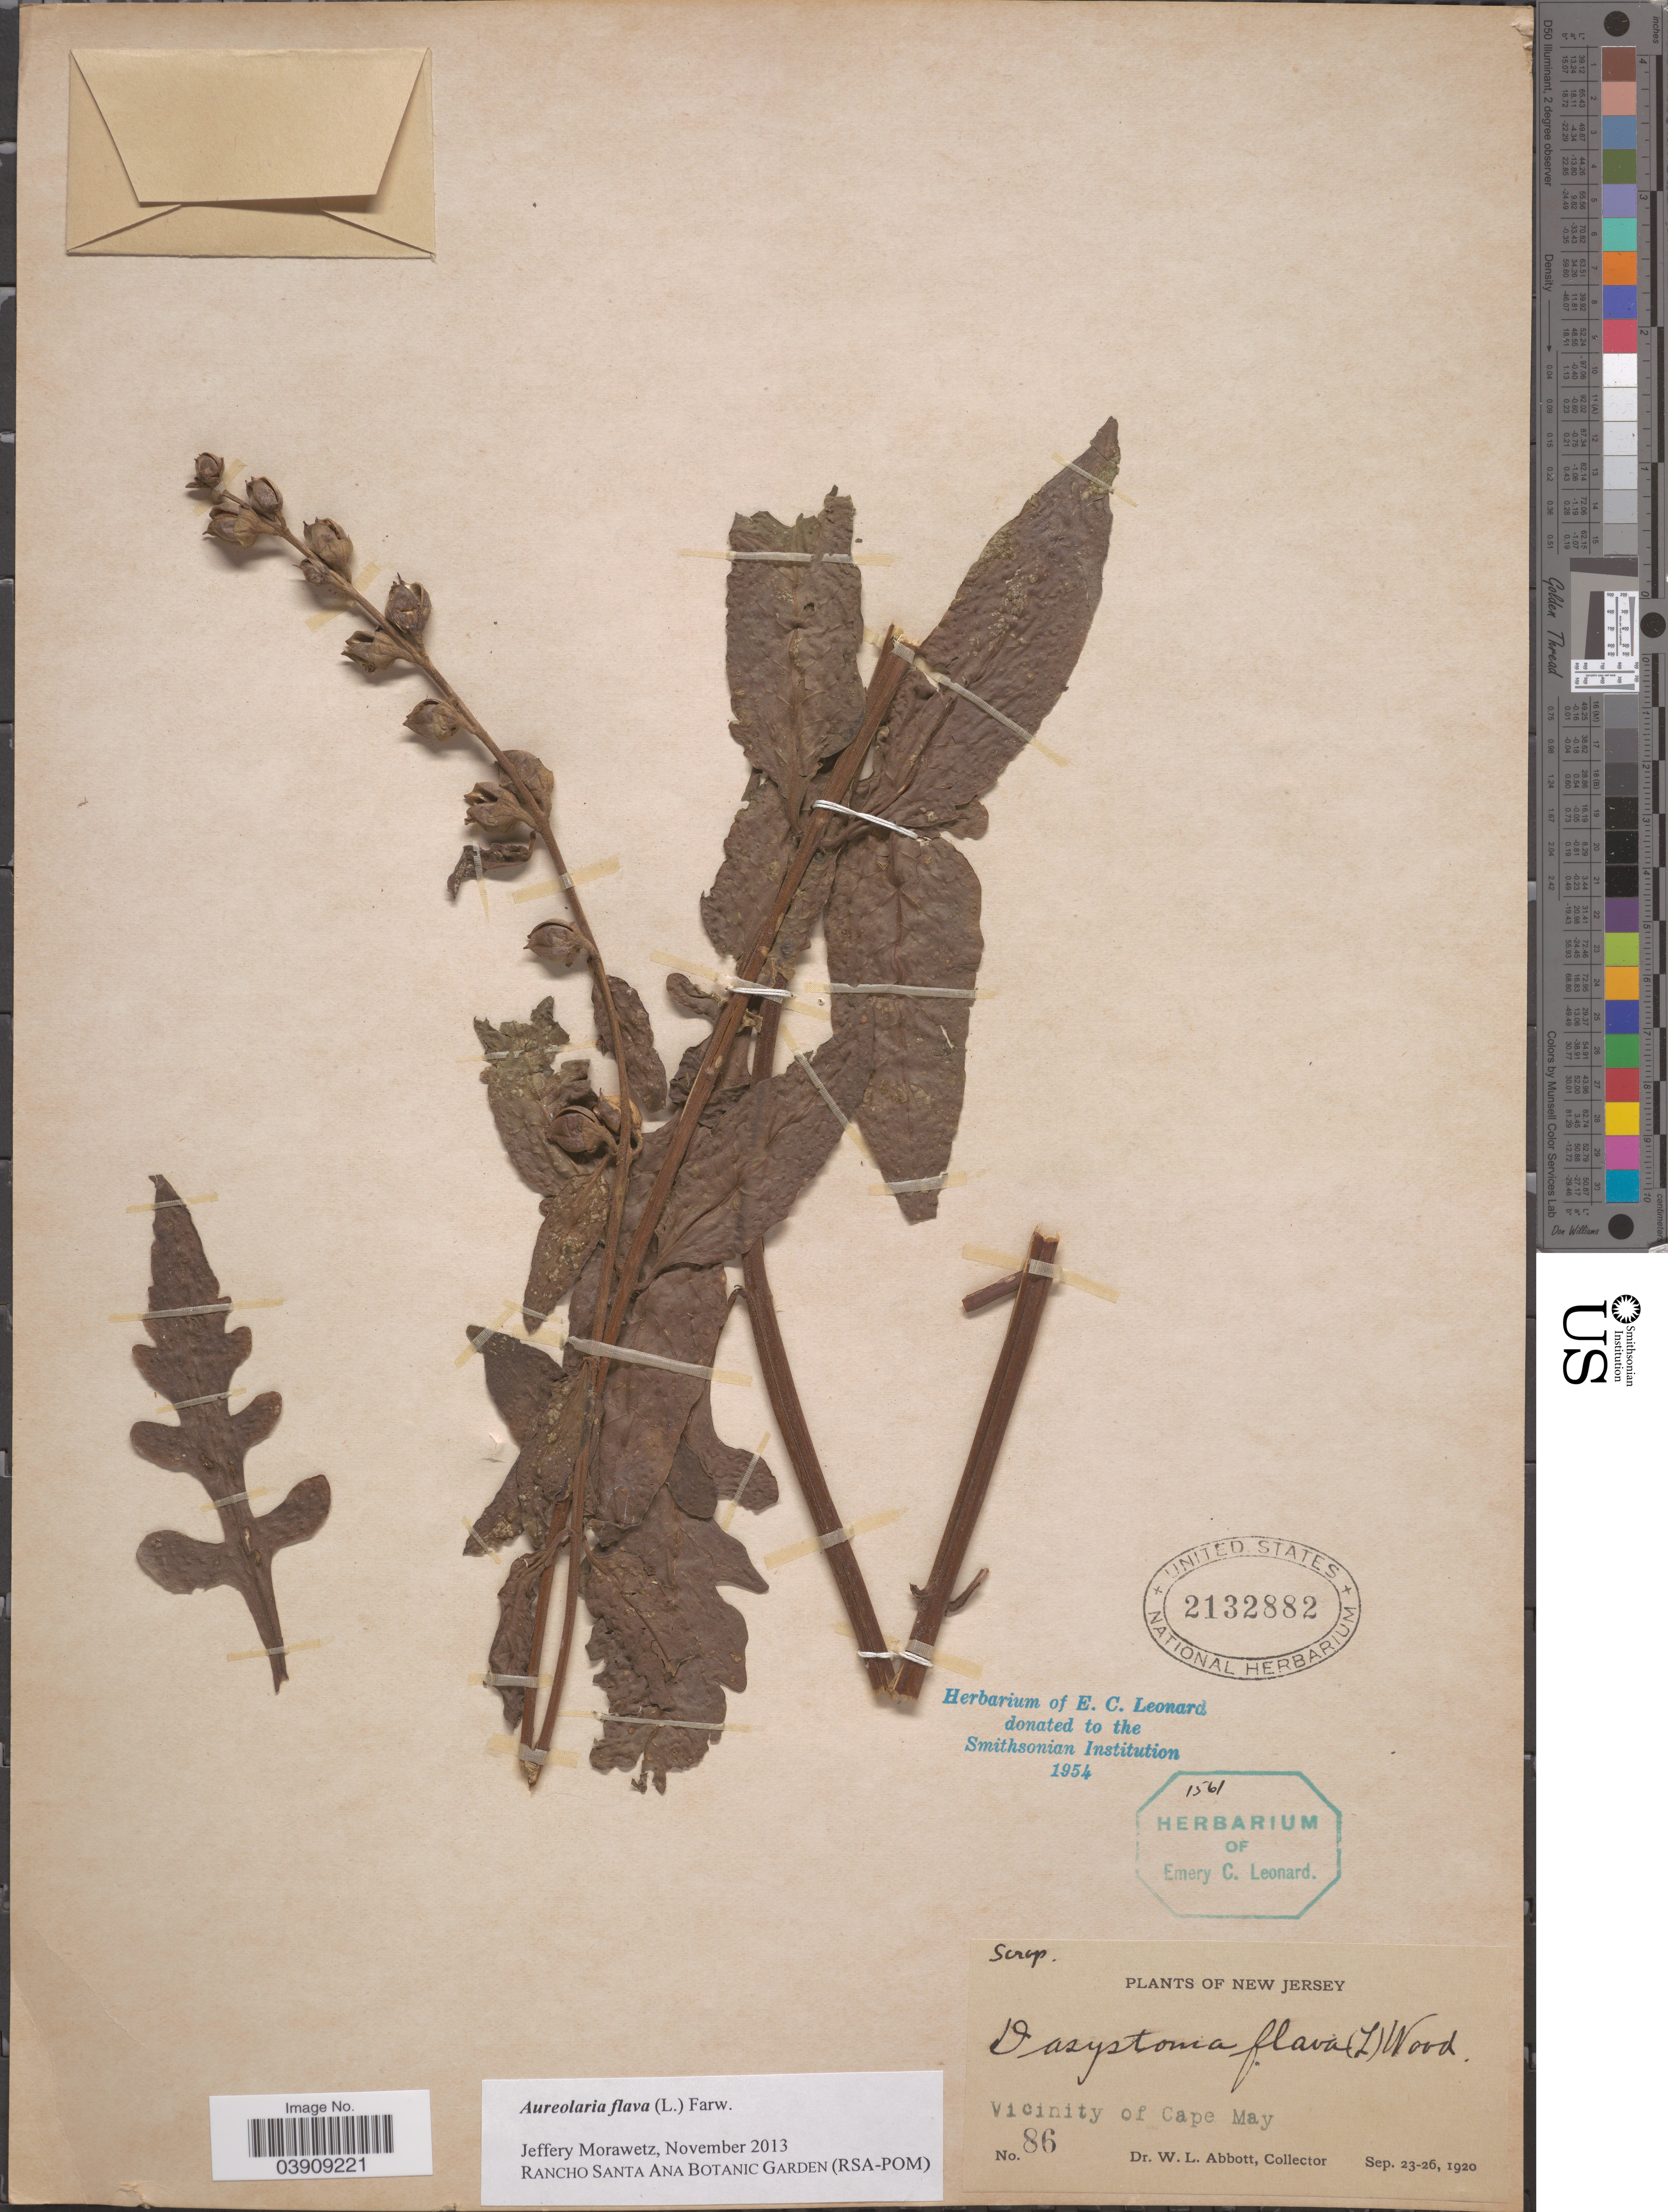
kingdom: Plantae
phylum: Tracheophyta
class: Magnoliopsida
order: Lamiales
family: Orobanchaceae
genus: Aureolaria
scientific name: Aureolaria flava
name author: (L.) Farw.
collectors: W. L. Abbott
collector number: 86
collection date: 1920-09-23/1920-09-26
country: United States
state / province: New Jersey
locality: Vicinity of Cape May.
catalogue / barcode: US 2132882